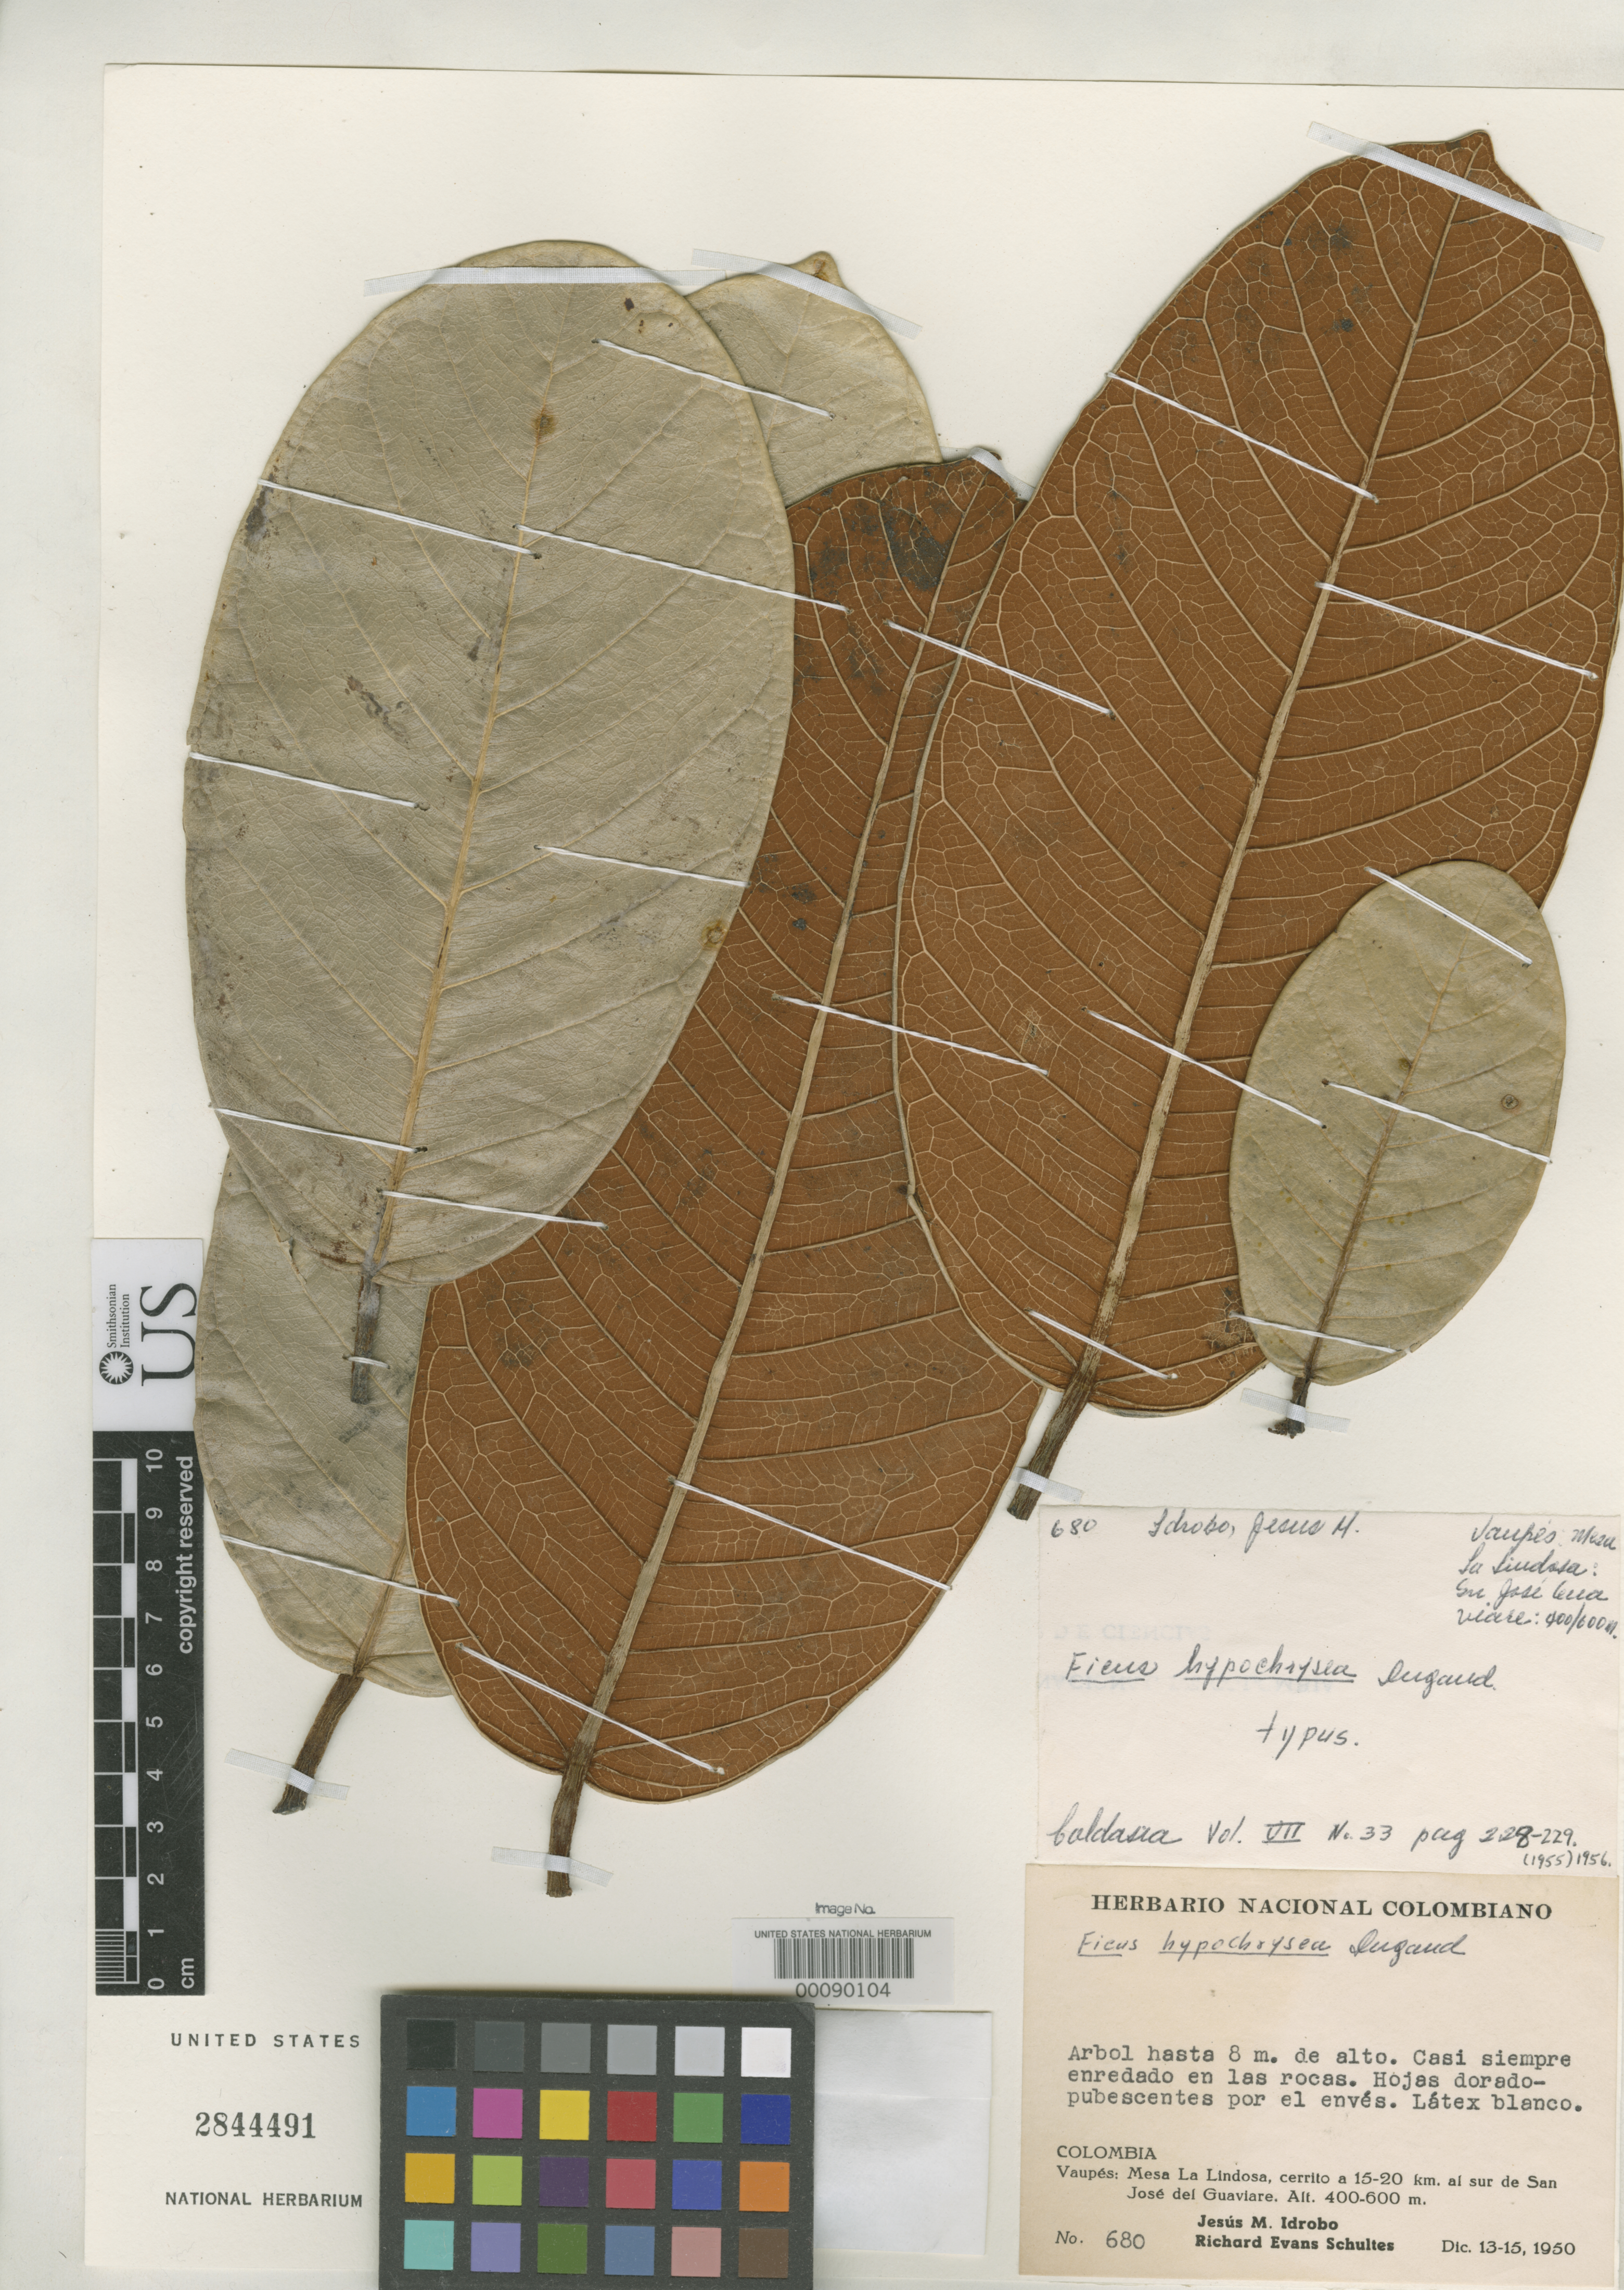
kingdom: Plantae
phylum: Tracheophyta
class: Magnoliopsida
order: Rosales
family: Moraceae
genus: Ficus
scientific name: Ficus hypochrysea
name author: Dugand G.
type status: Isotype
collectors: J. M. Idrobo & R. E. Schultes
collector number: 680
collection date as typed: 13 Dec 1950 to 15 Dec 1950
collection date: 1950-12-13/1950-12-15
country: Colombia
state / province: Vaupés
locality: Mesa La Lindosa, 15-20 km S of San Jose del Guaviare.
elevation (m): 400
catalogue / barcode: US 2844491